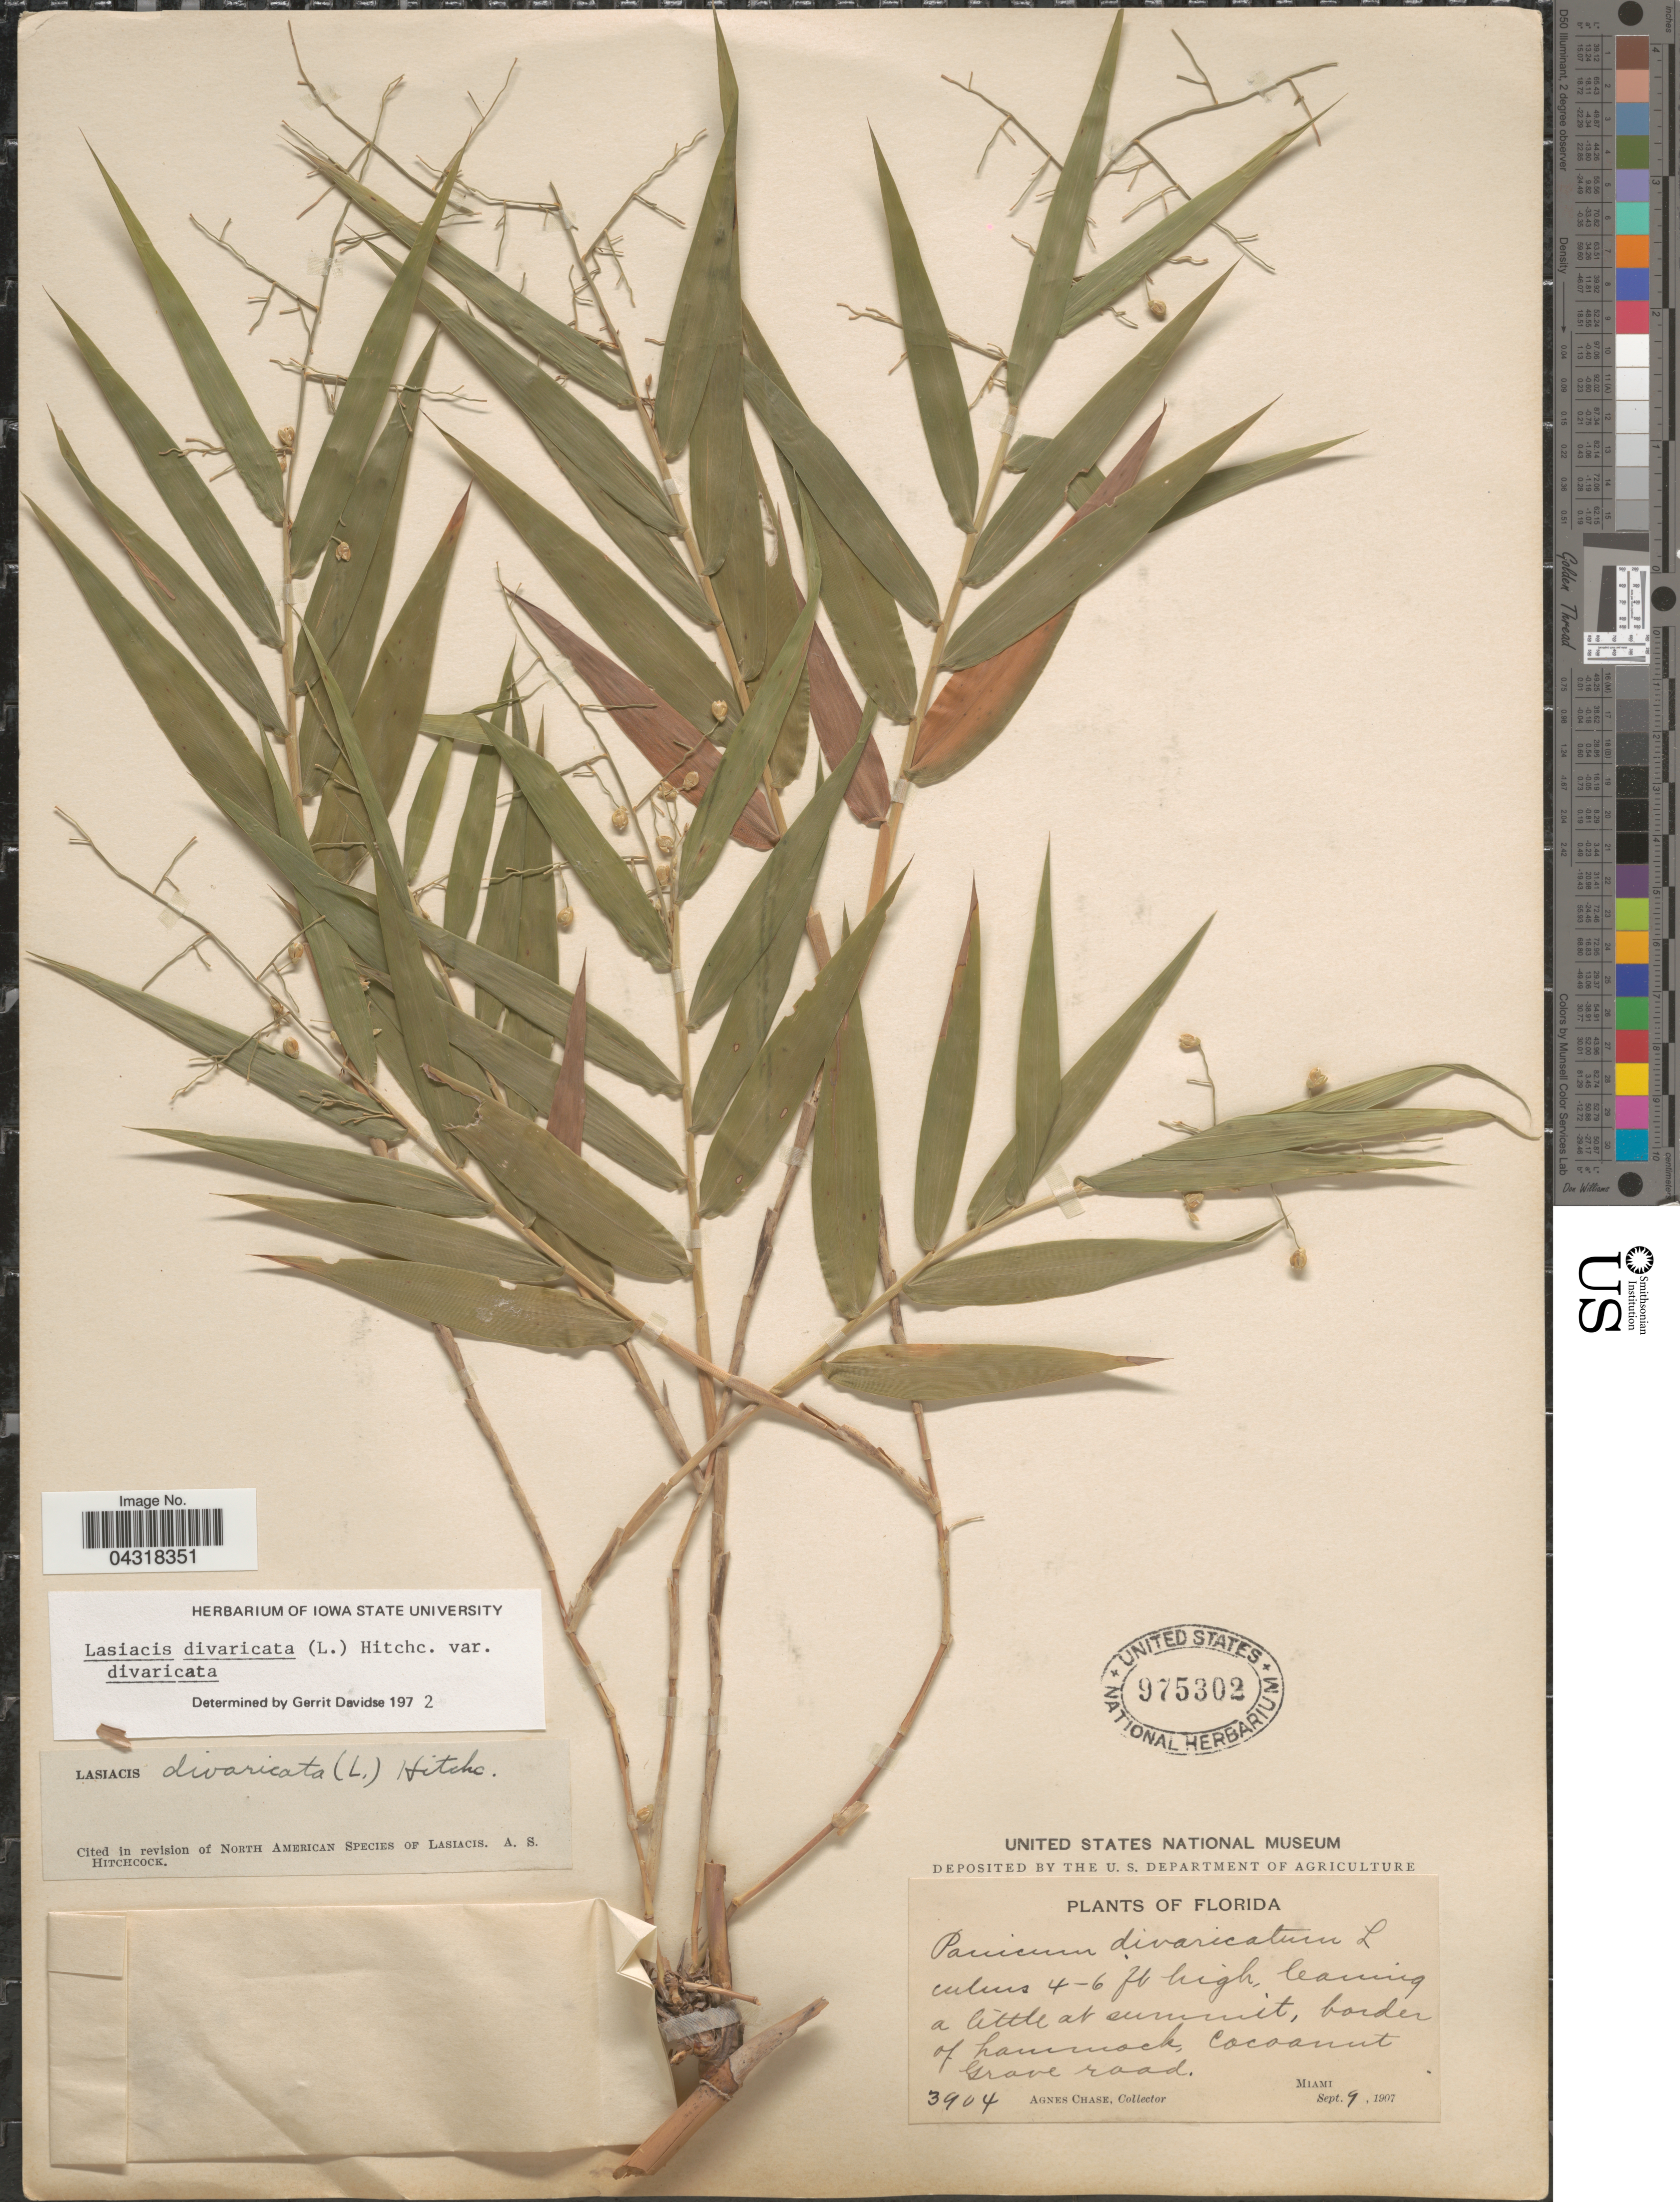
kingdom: Plantae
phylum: Tracheophyta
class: Liliopsida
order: Poales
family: Poaceae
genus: Lasiacis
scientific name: Lasiacis divaricata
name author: (L.) Hitchc.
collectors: A. Chase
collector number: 3904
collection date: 1907-09-09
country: United States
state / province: Florida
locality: Border of hammock, Cocoanut Grave road. Miami.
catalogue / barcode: US 975302